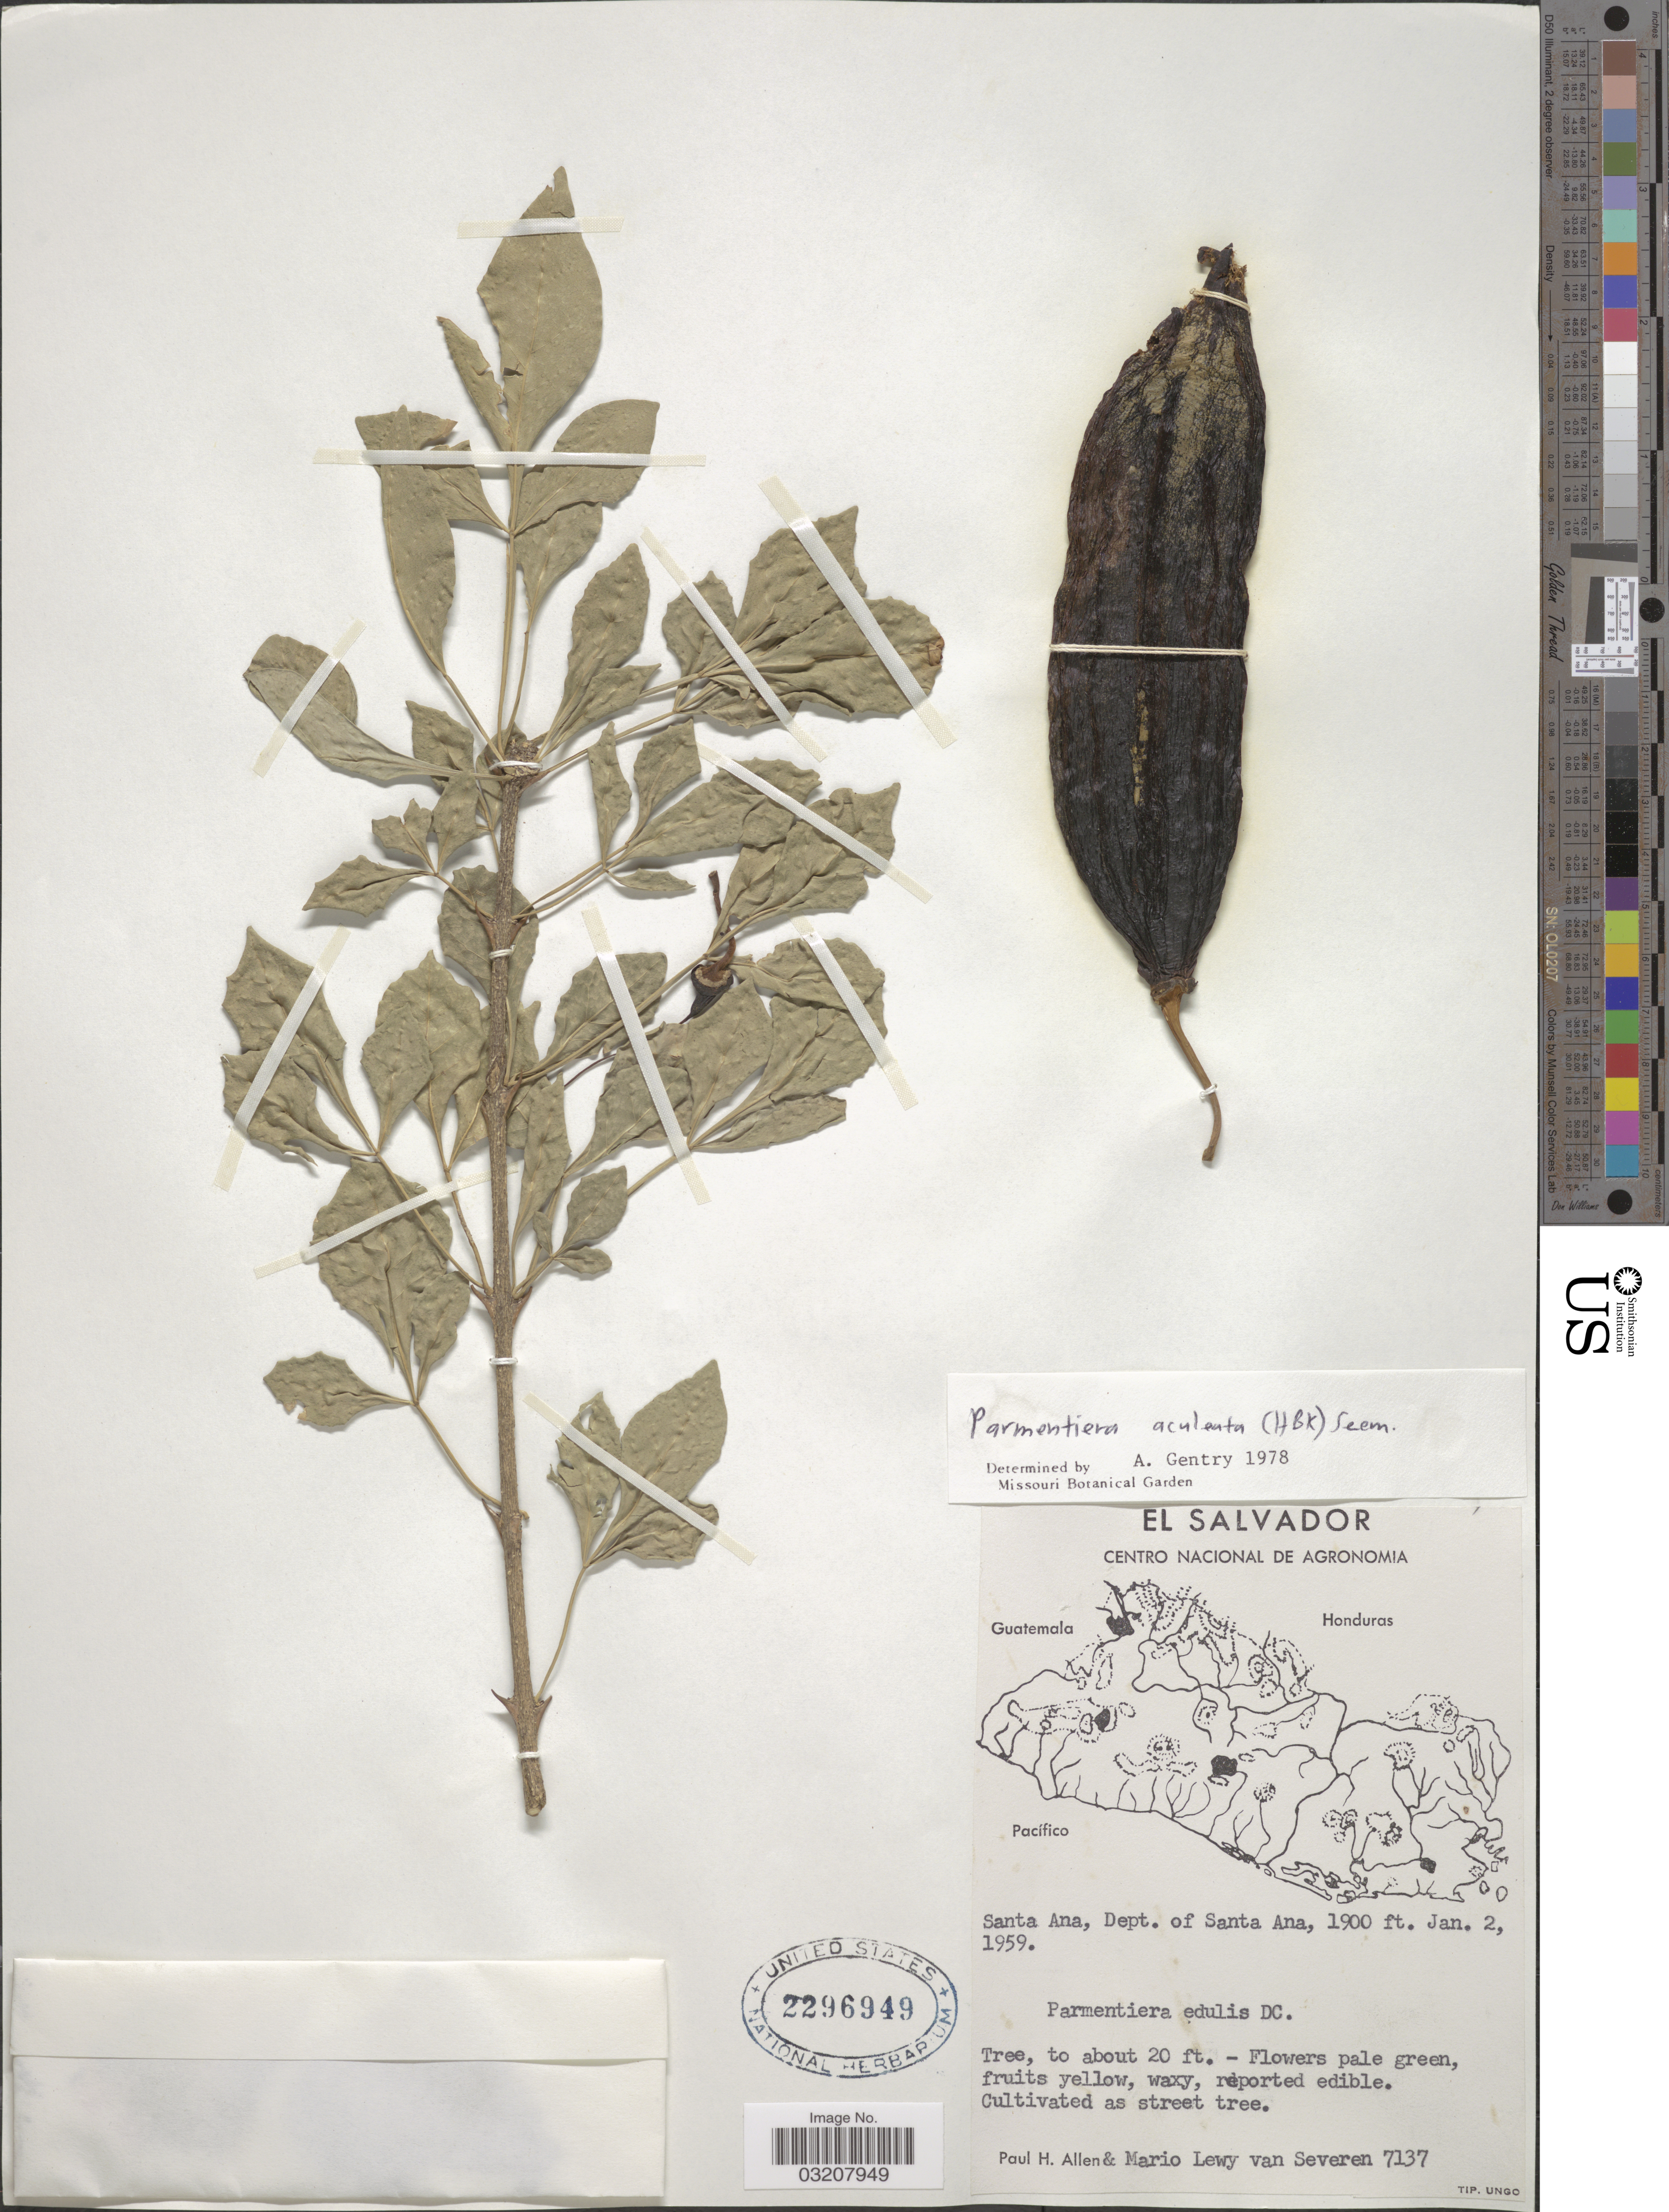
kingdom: Plantae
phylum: Tracheophyta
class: Magnoliopsida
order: Lamiales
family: Bignoniaceae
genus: Parmentiera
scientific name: Parmentiera aculeata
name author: (Kunth) Seem.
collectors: P. H. Allen & M. Van Severen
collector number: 7137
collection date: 1959-01-02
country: El Salvador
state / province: Santa Ana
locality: Santa Ana, Dept. of Santa Ana.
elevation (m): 579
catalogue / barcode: US 2296949